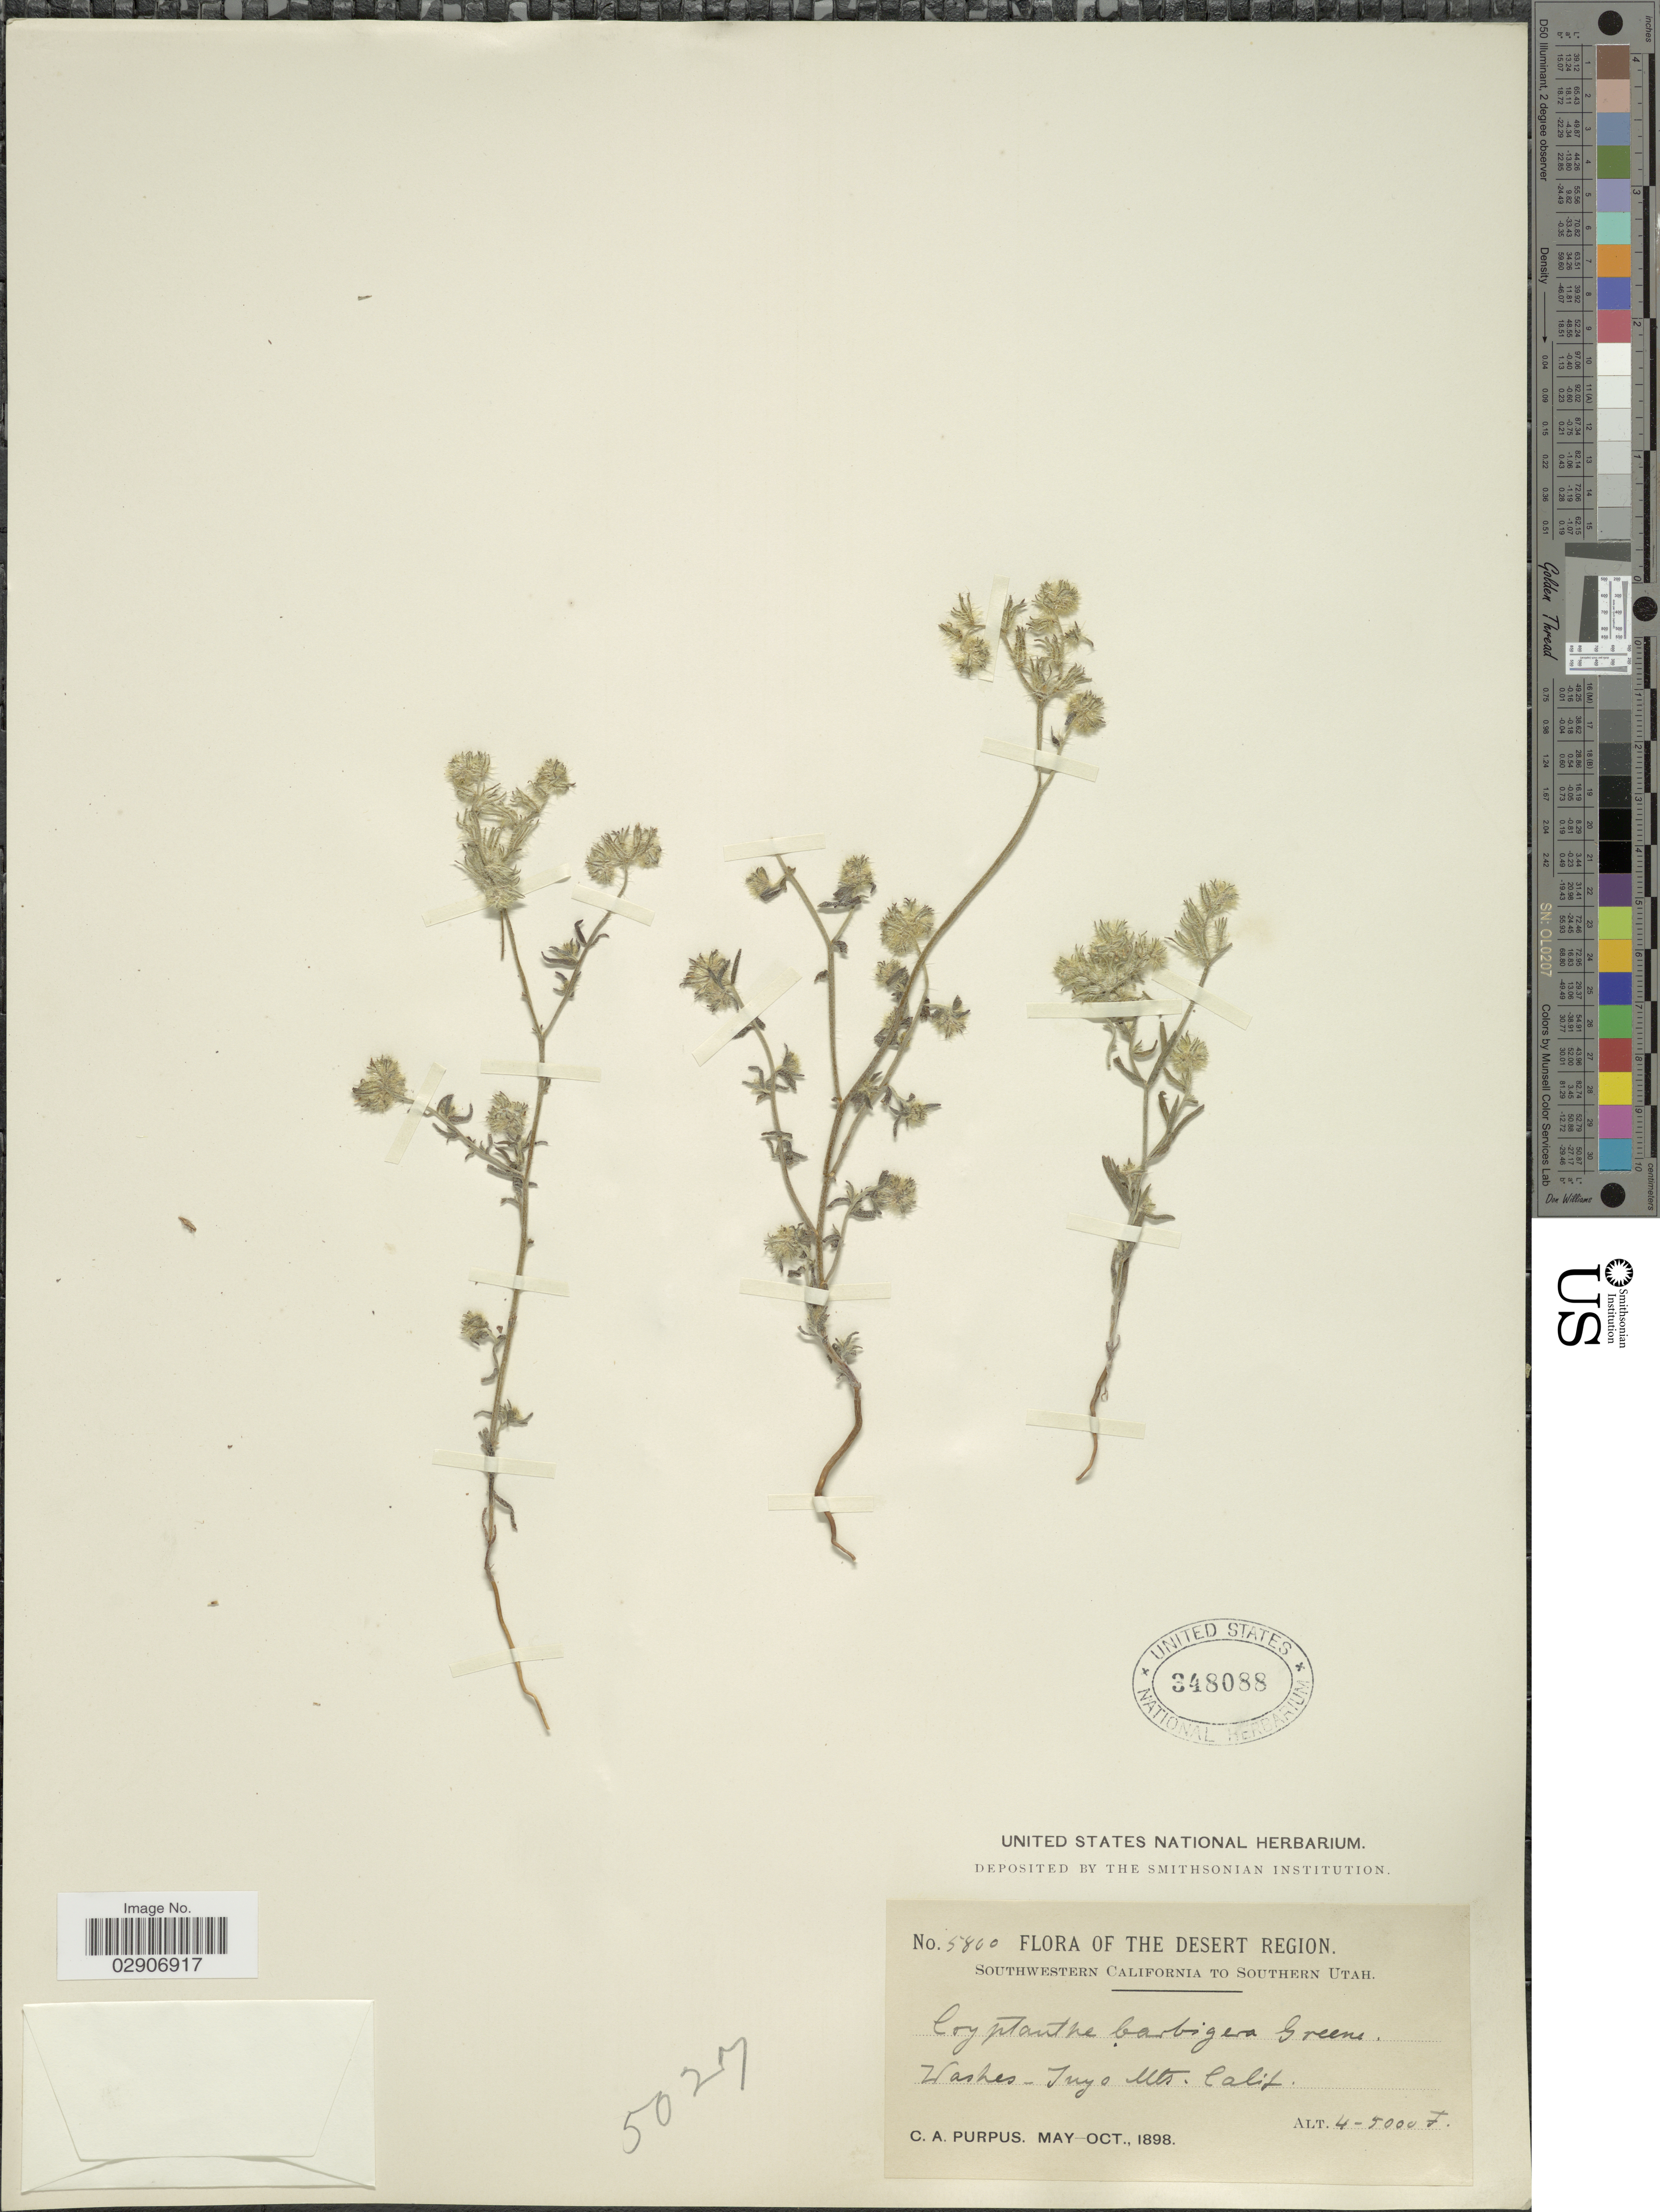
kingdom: Plantae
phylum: Tracheophyta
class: Magnoliopsida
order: Boraginales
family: Boraginaceae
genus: Cryptantha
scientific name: Cryptantha barbigera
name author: (A. Gray) Greene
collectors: C. A. Purpus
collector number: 5800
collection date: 1898-05/1898-10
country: United States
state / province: California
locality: The Desert Region. Southwestern California. Washes - Inyo Mts.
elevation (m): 1219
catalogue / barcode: US 348088